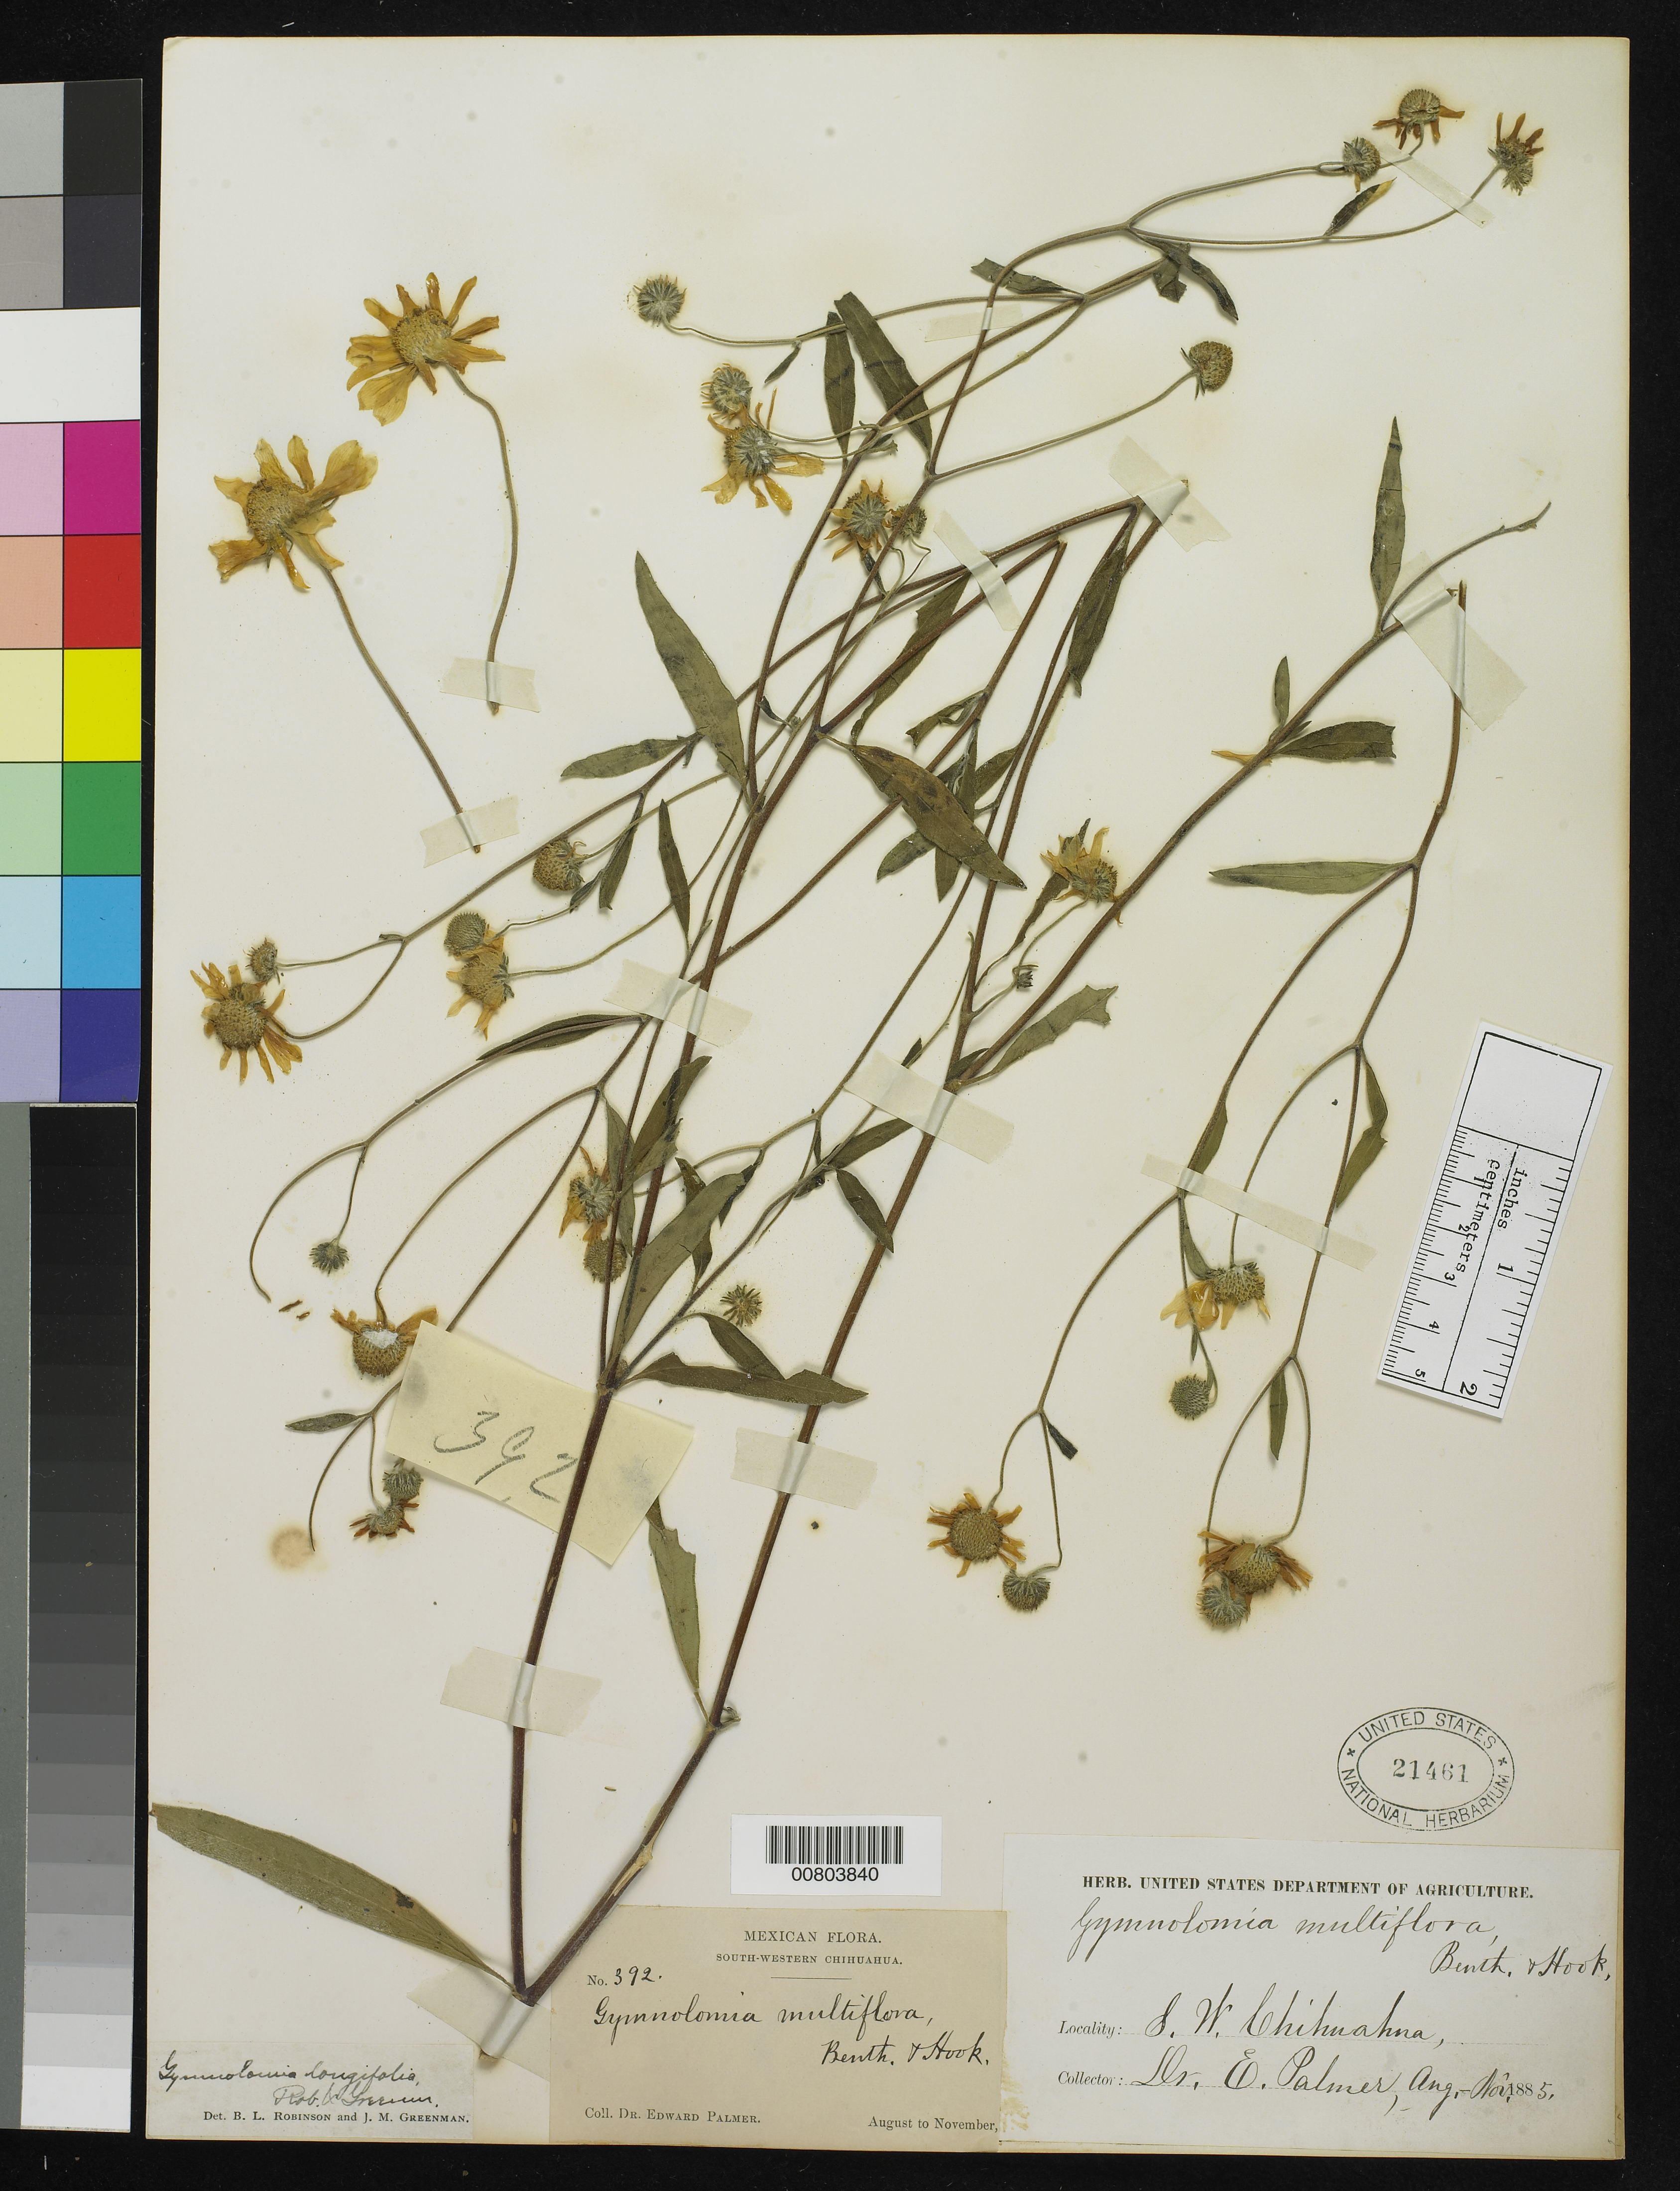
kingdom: Plantae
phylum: Tracheophyta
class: Magnoliopsida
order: Asterales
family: Asteraceae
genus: Heliomeris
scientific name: Heliomeris longifolia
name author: (B.L. Rob.) Cockerell & Greenm.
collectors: E. Palmer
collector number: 392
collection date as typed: Aug 1885 to -- Nov 1885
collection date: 1885-08/1885-11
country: Mexico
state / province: Chihuahua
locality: SW Chihuahua.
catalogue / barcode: US 21461